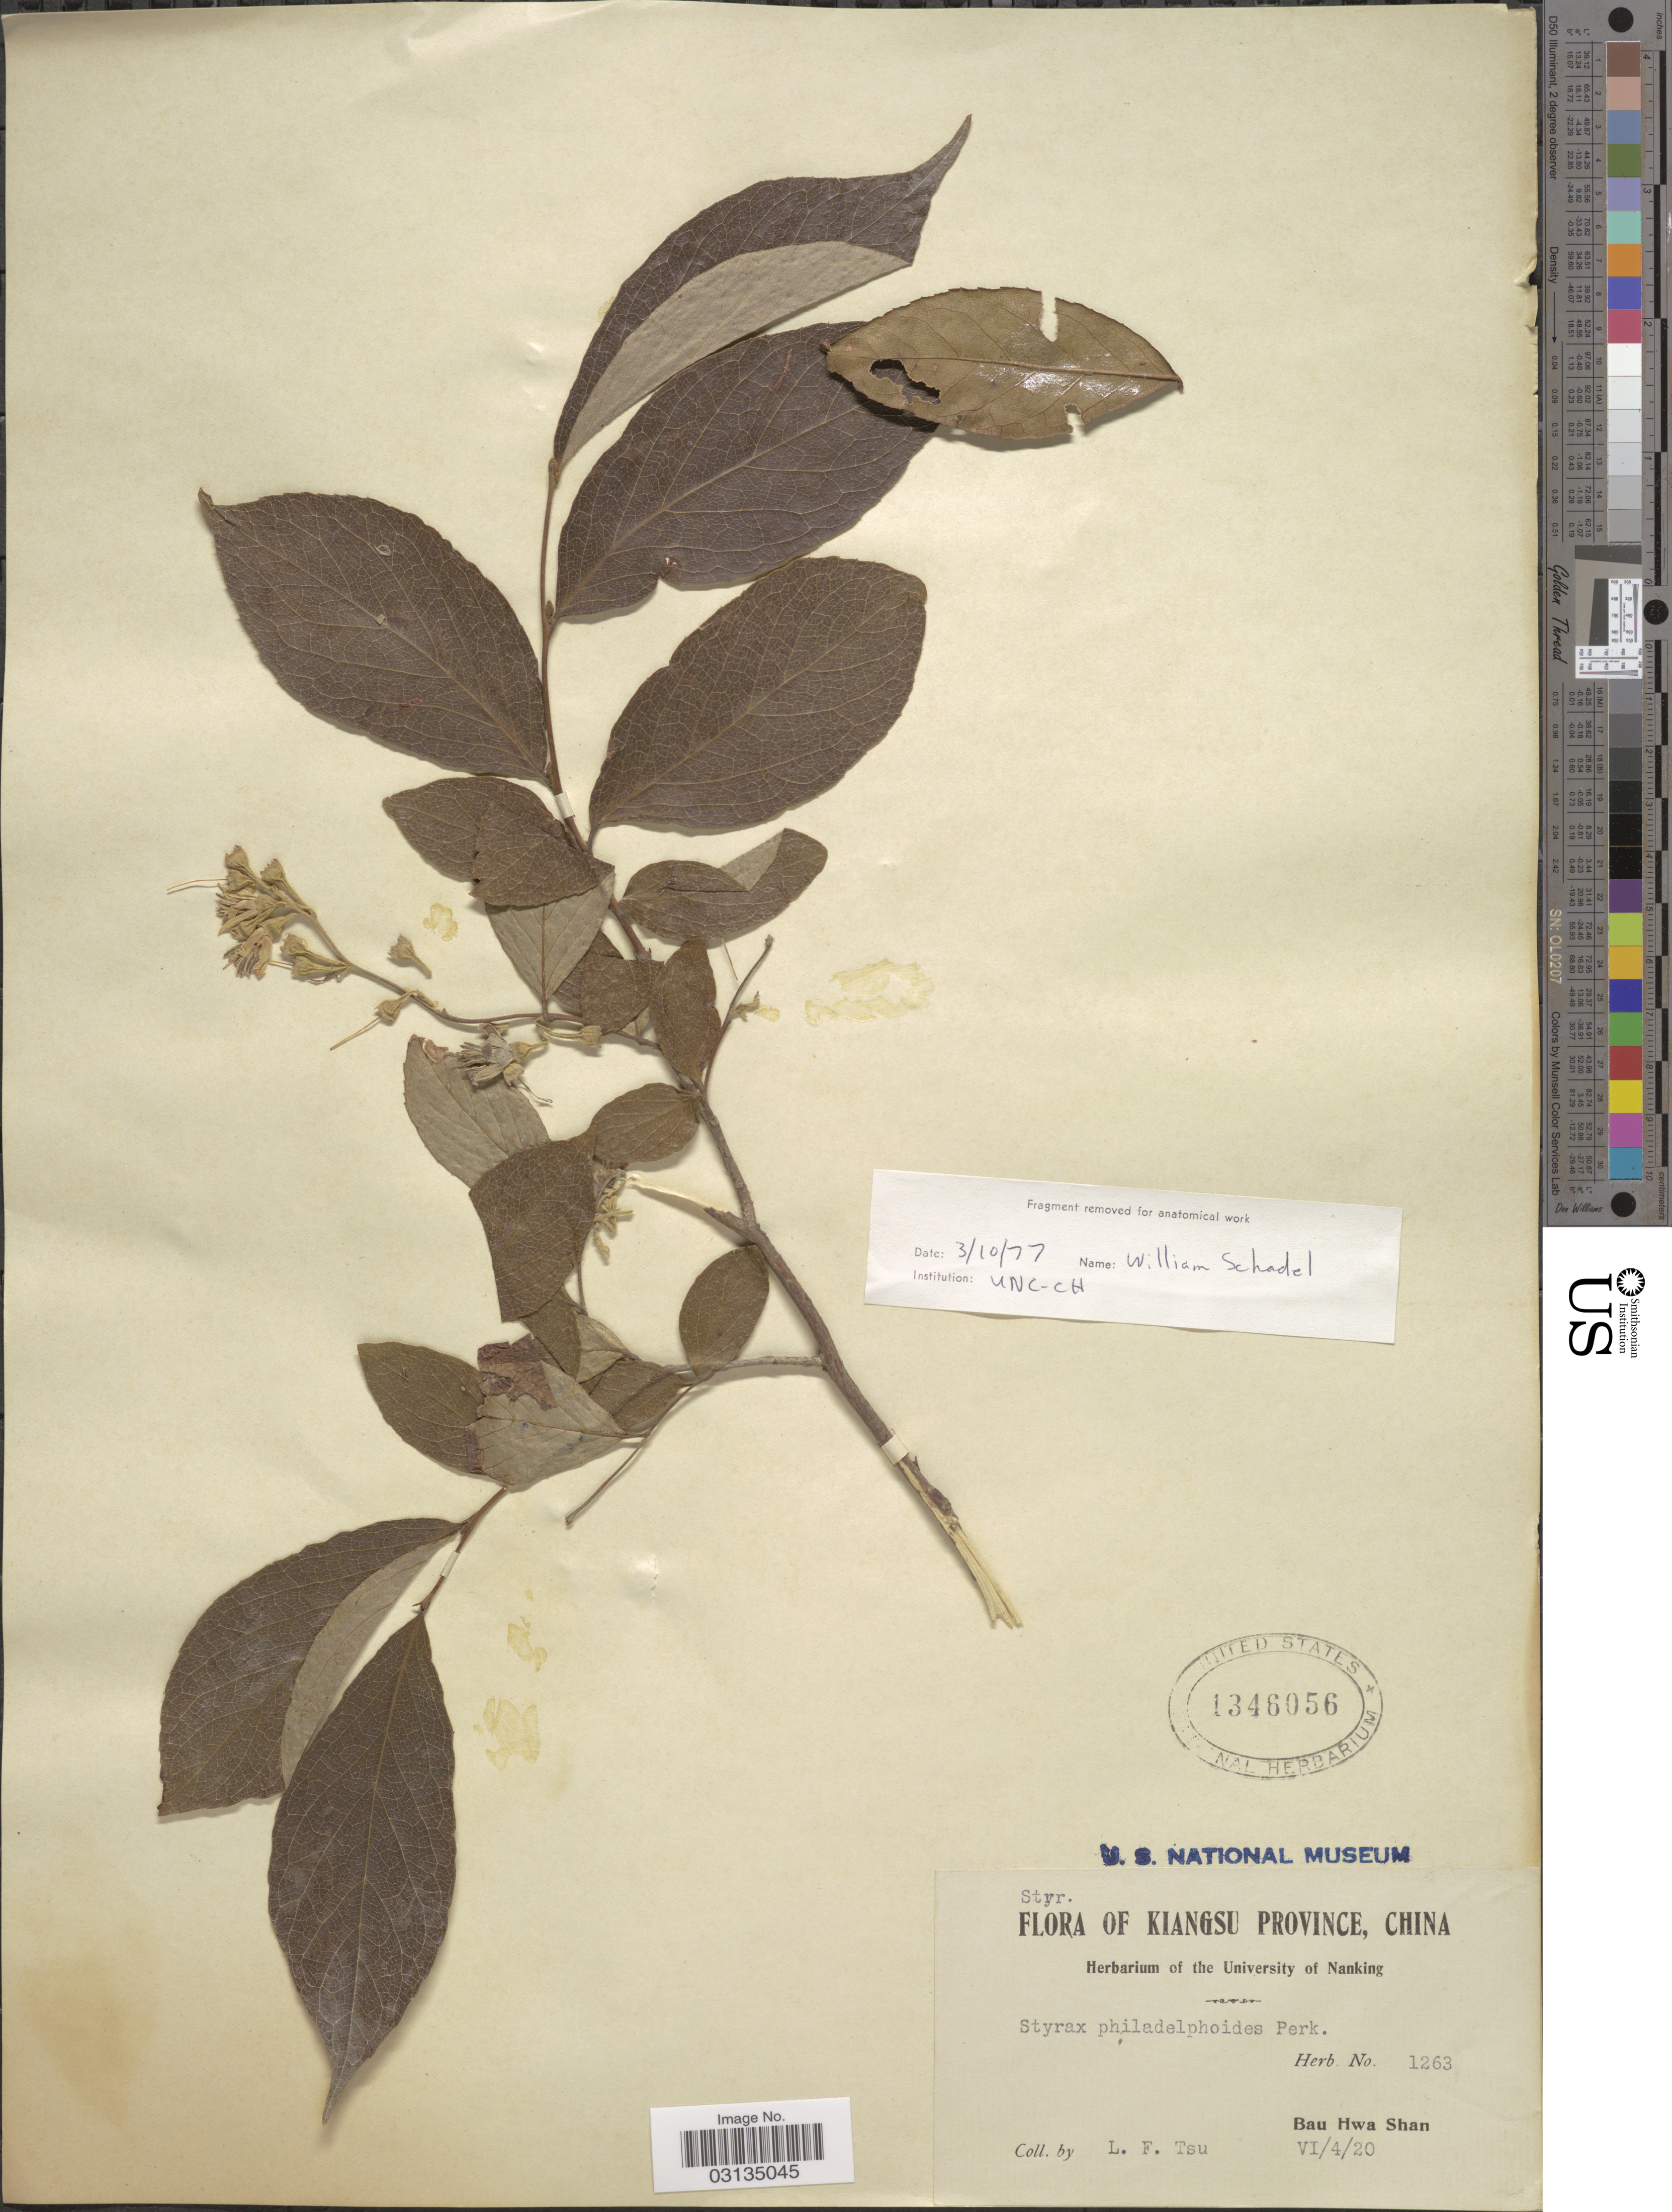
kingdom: Plantae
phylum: Tracheophyta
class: Magnoliopsida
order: Ericales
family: Styracaceae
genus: Styrax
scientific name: Styrax philadelphoides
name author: Perkins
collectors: L. Tsu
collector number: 1263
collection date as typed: Transcribed d/m/y: 4/6/20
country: China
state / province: Jiangsu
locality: Kiangsu Province, China, Bau Hwa Shan.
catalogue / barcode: US 1346056